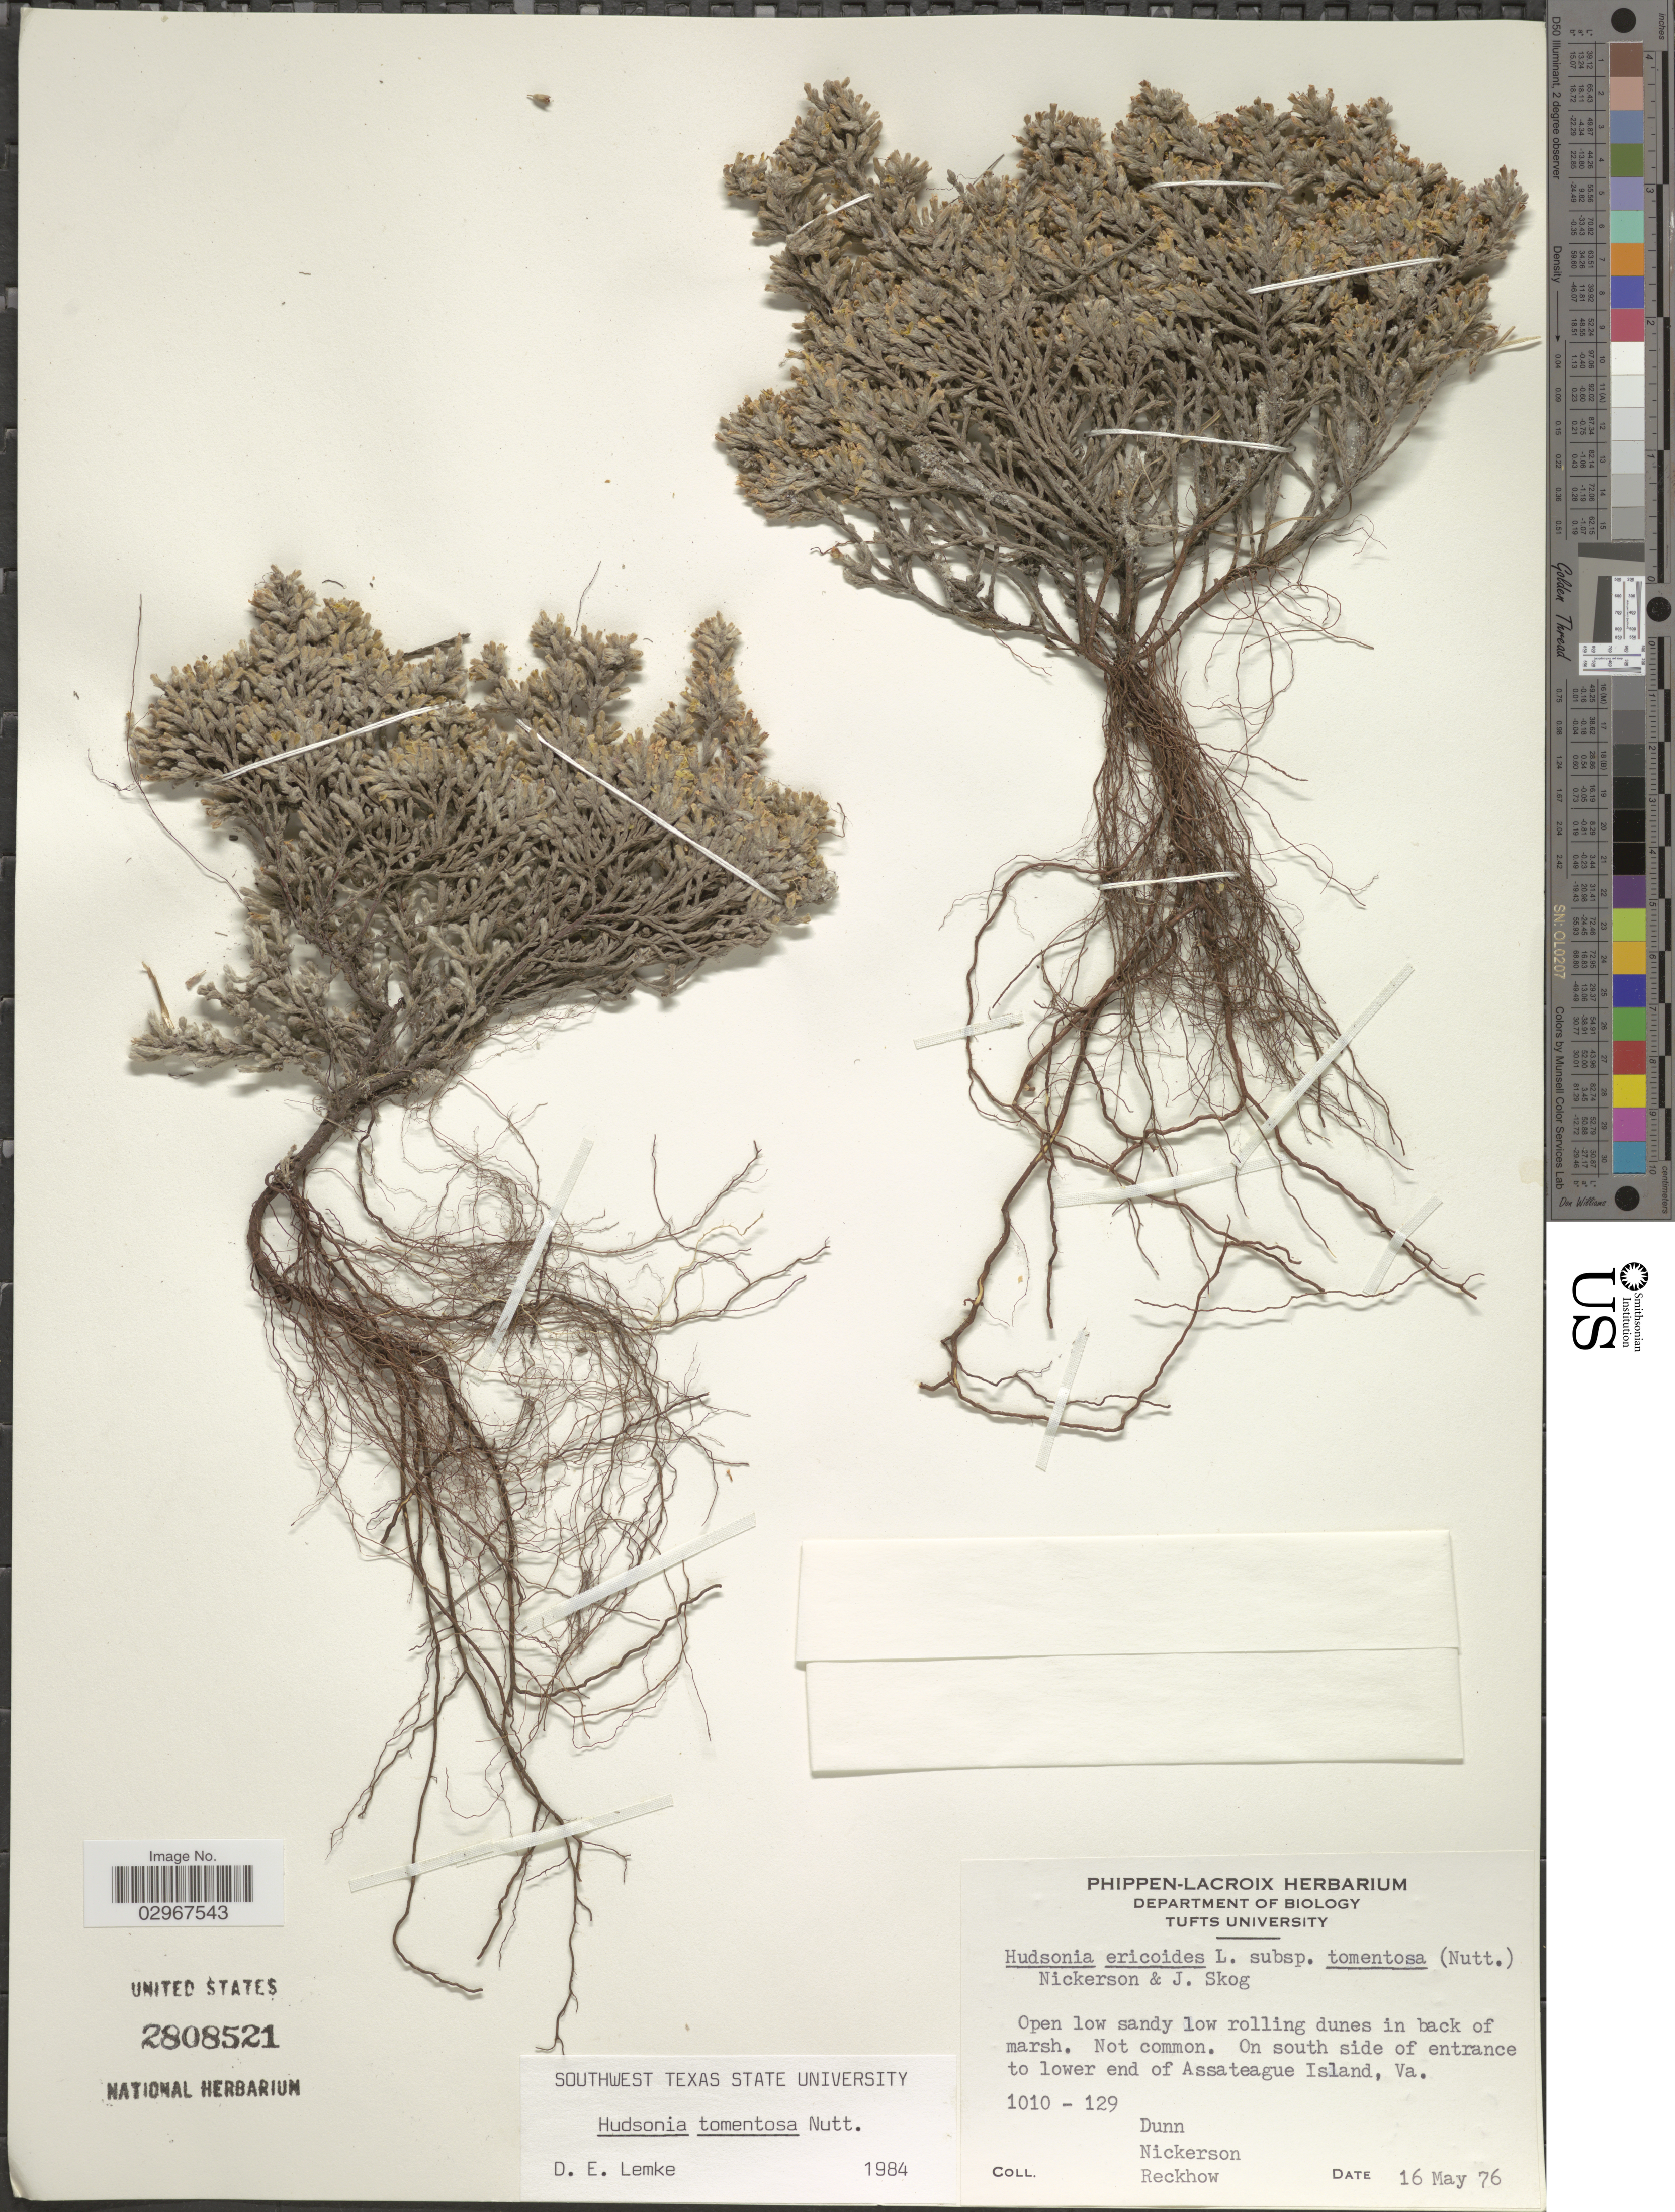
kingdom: Plantae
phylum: Tracheophyta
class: Magnoliopsida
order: Malvales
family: Cistaceae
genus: Hudsonia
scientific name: Hudsonia tomentosa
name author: Nutt.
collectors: -- Dunn, Nickerson, -- & Reckhow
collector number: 1010-129?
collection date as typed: Transcribed d/m/y: 16/5/76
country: United States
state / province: Virginia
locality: On south side of entrance to lower end of Assateague Island, Va.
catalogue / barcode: US 2808521